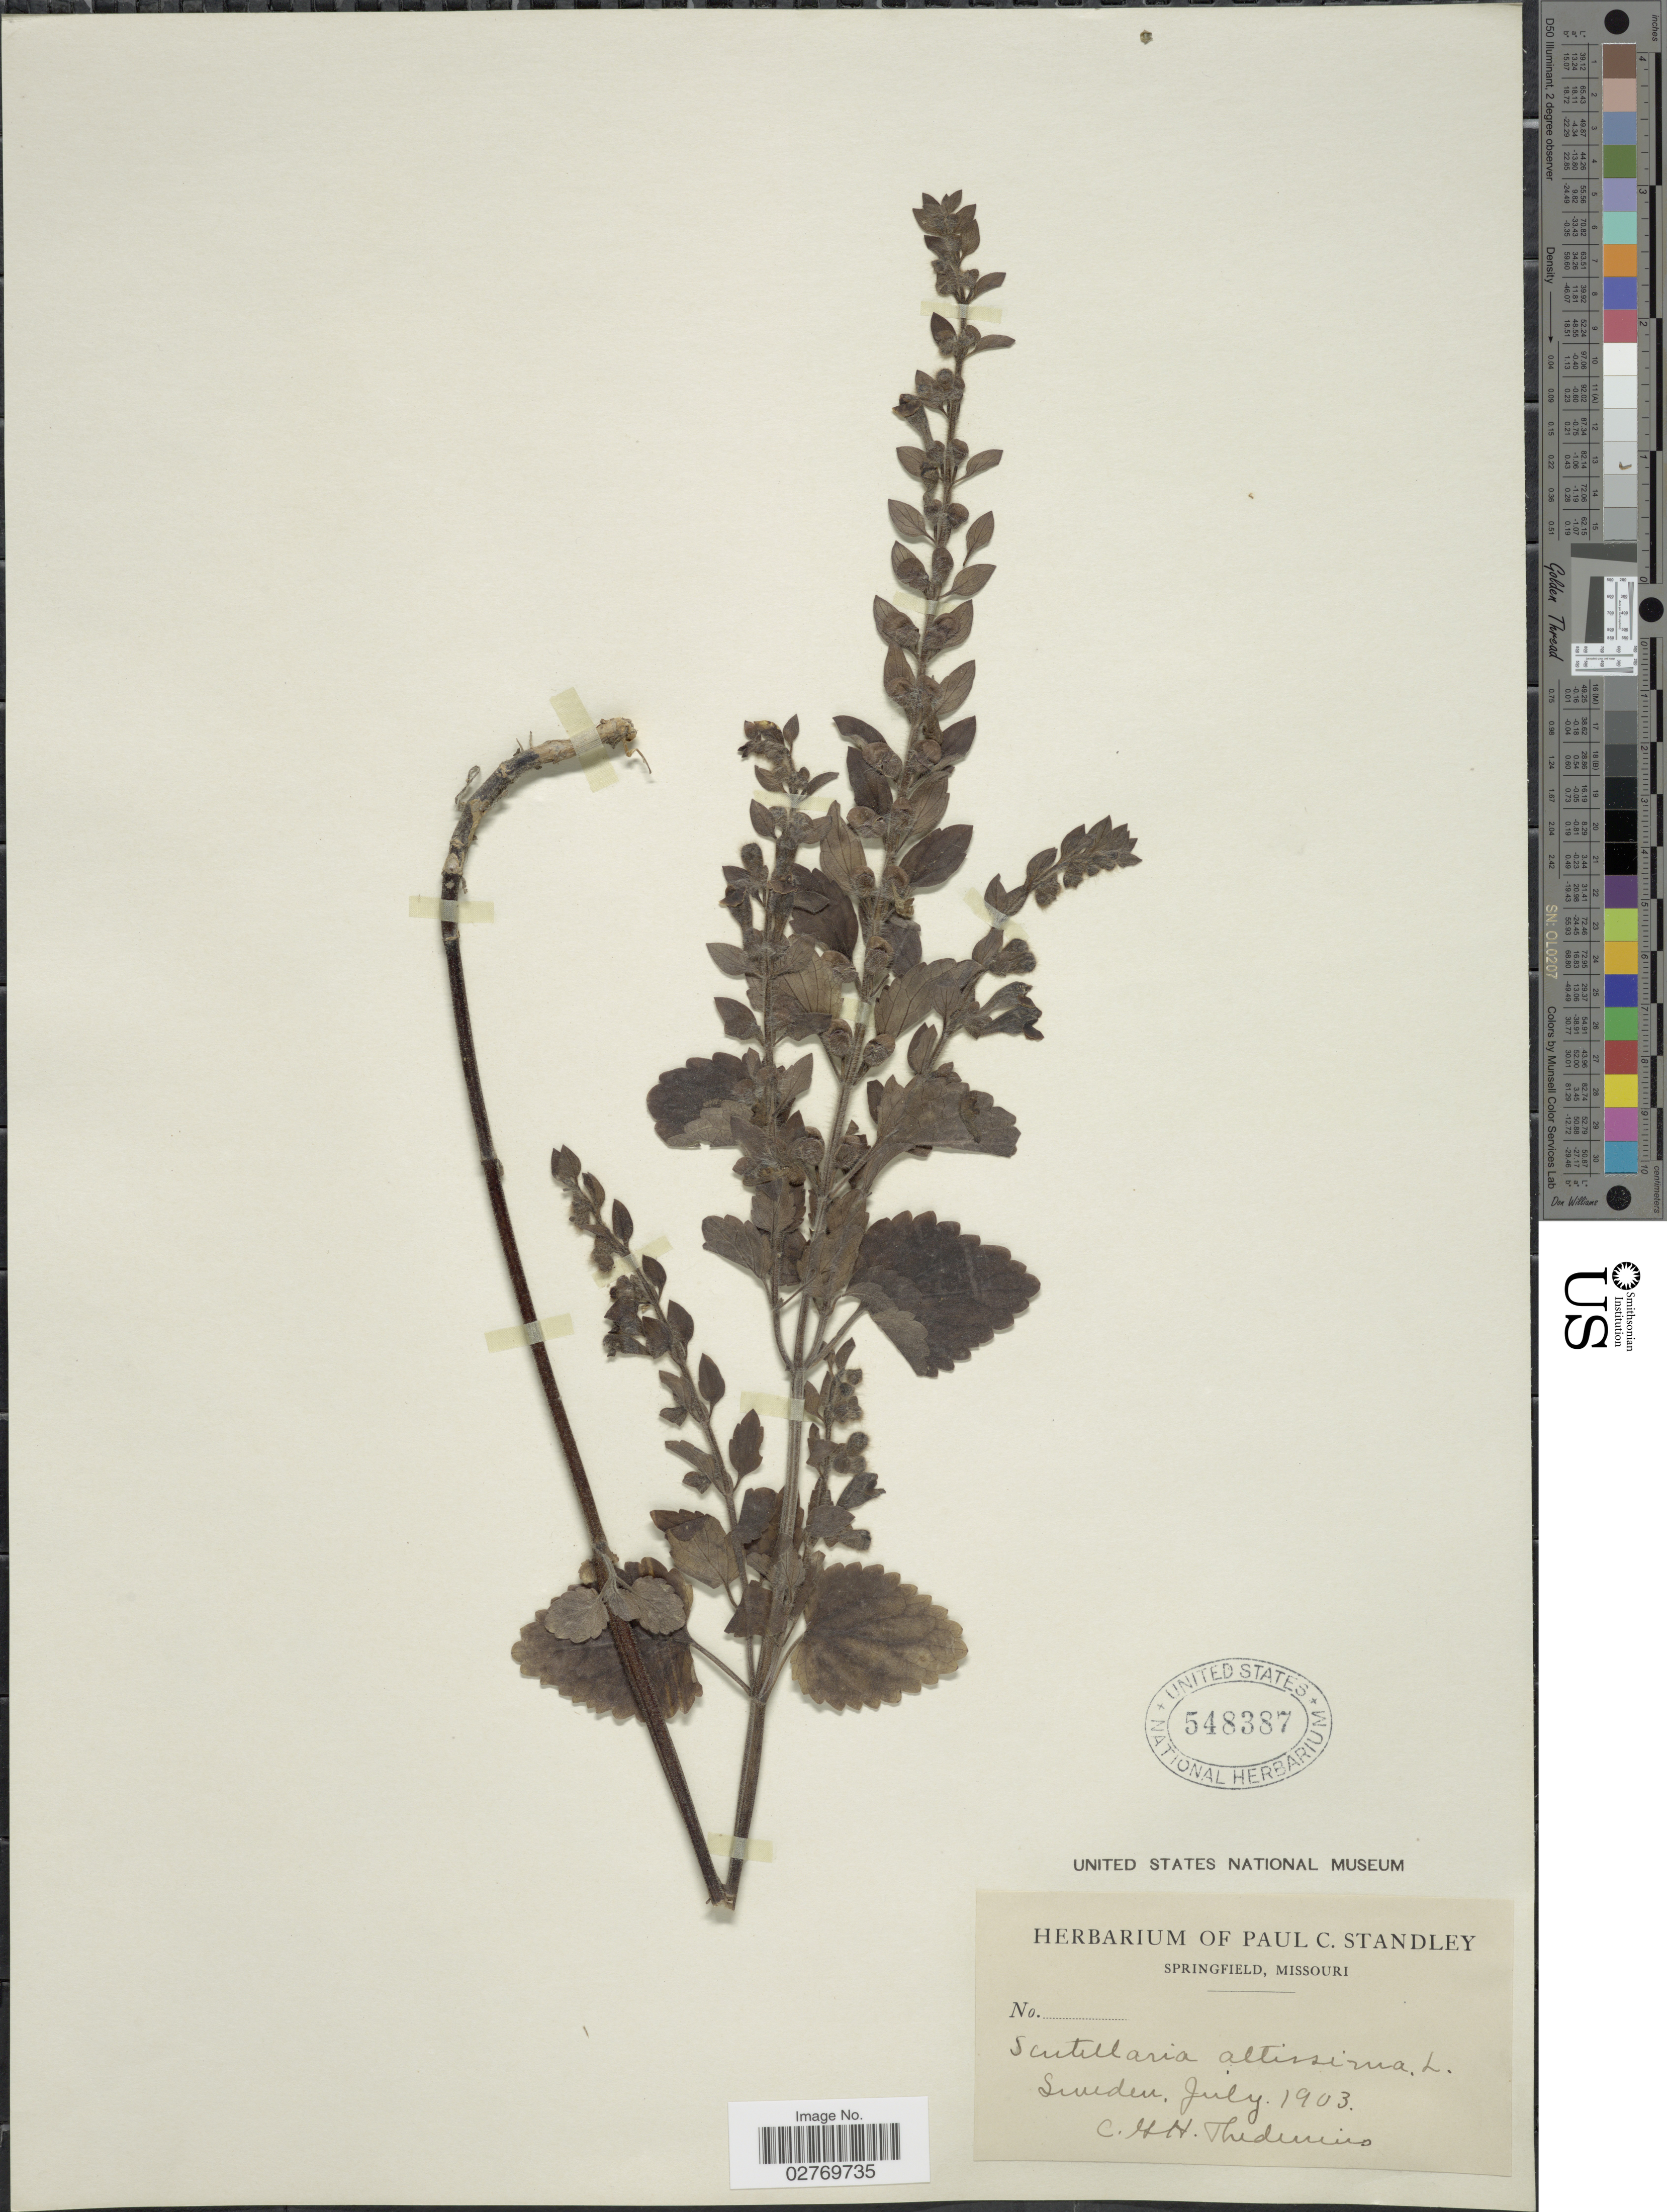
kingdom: Plantae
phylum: Tracheophyta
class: Magnoliopsida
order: Lamiales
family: Lamiaceae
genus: Scutellaria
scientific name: Scutellaria altissima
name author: L.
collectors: C. Thedenius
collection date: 1903-07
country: Sweden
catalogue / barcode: US 548387